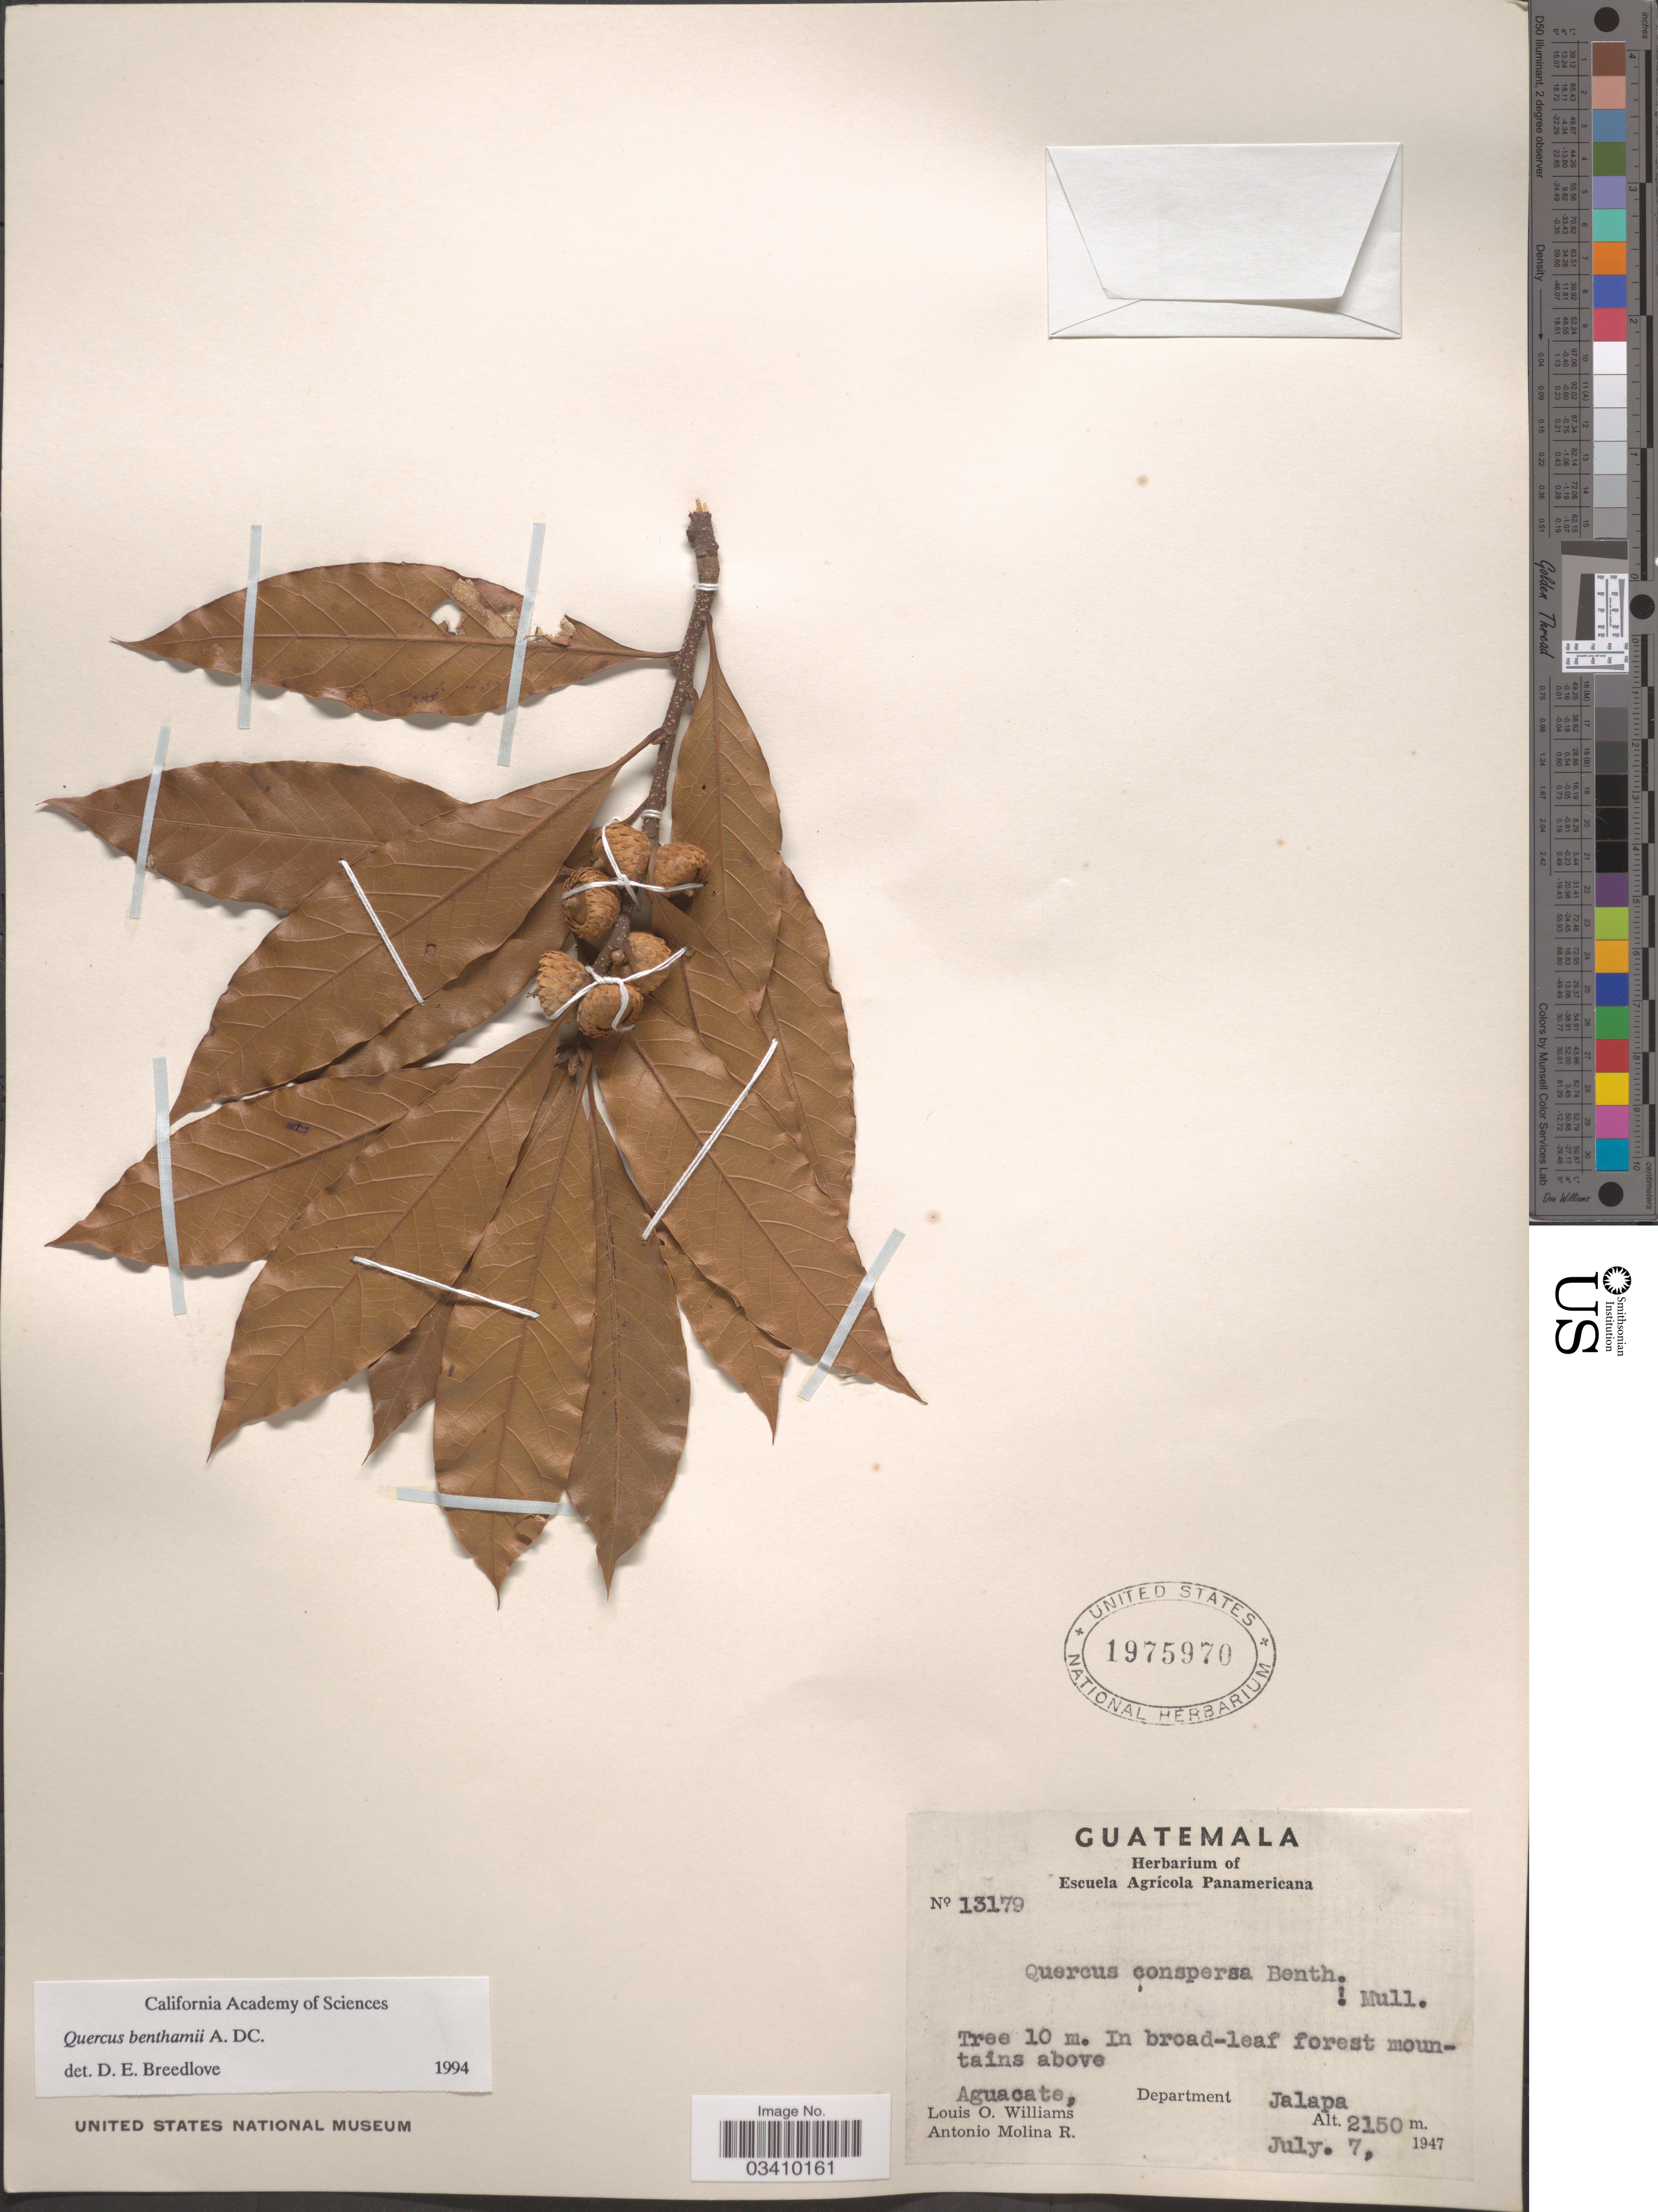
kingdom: Plantae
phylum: Tracheophyta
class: Magnoliopsida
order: Fagales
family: Fagaceae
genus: Quercus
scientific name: Quercus benthamii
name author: A. DC.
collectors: L. O. Williams & A. Molina R.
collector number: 13179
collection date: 1947-07-07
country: Guatemala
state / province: Jalapa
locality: In broad-leaf forest mountains above Aguacate, Department Jalapa.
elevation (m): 2150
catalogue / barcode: US 1975970